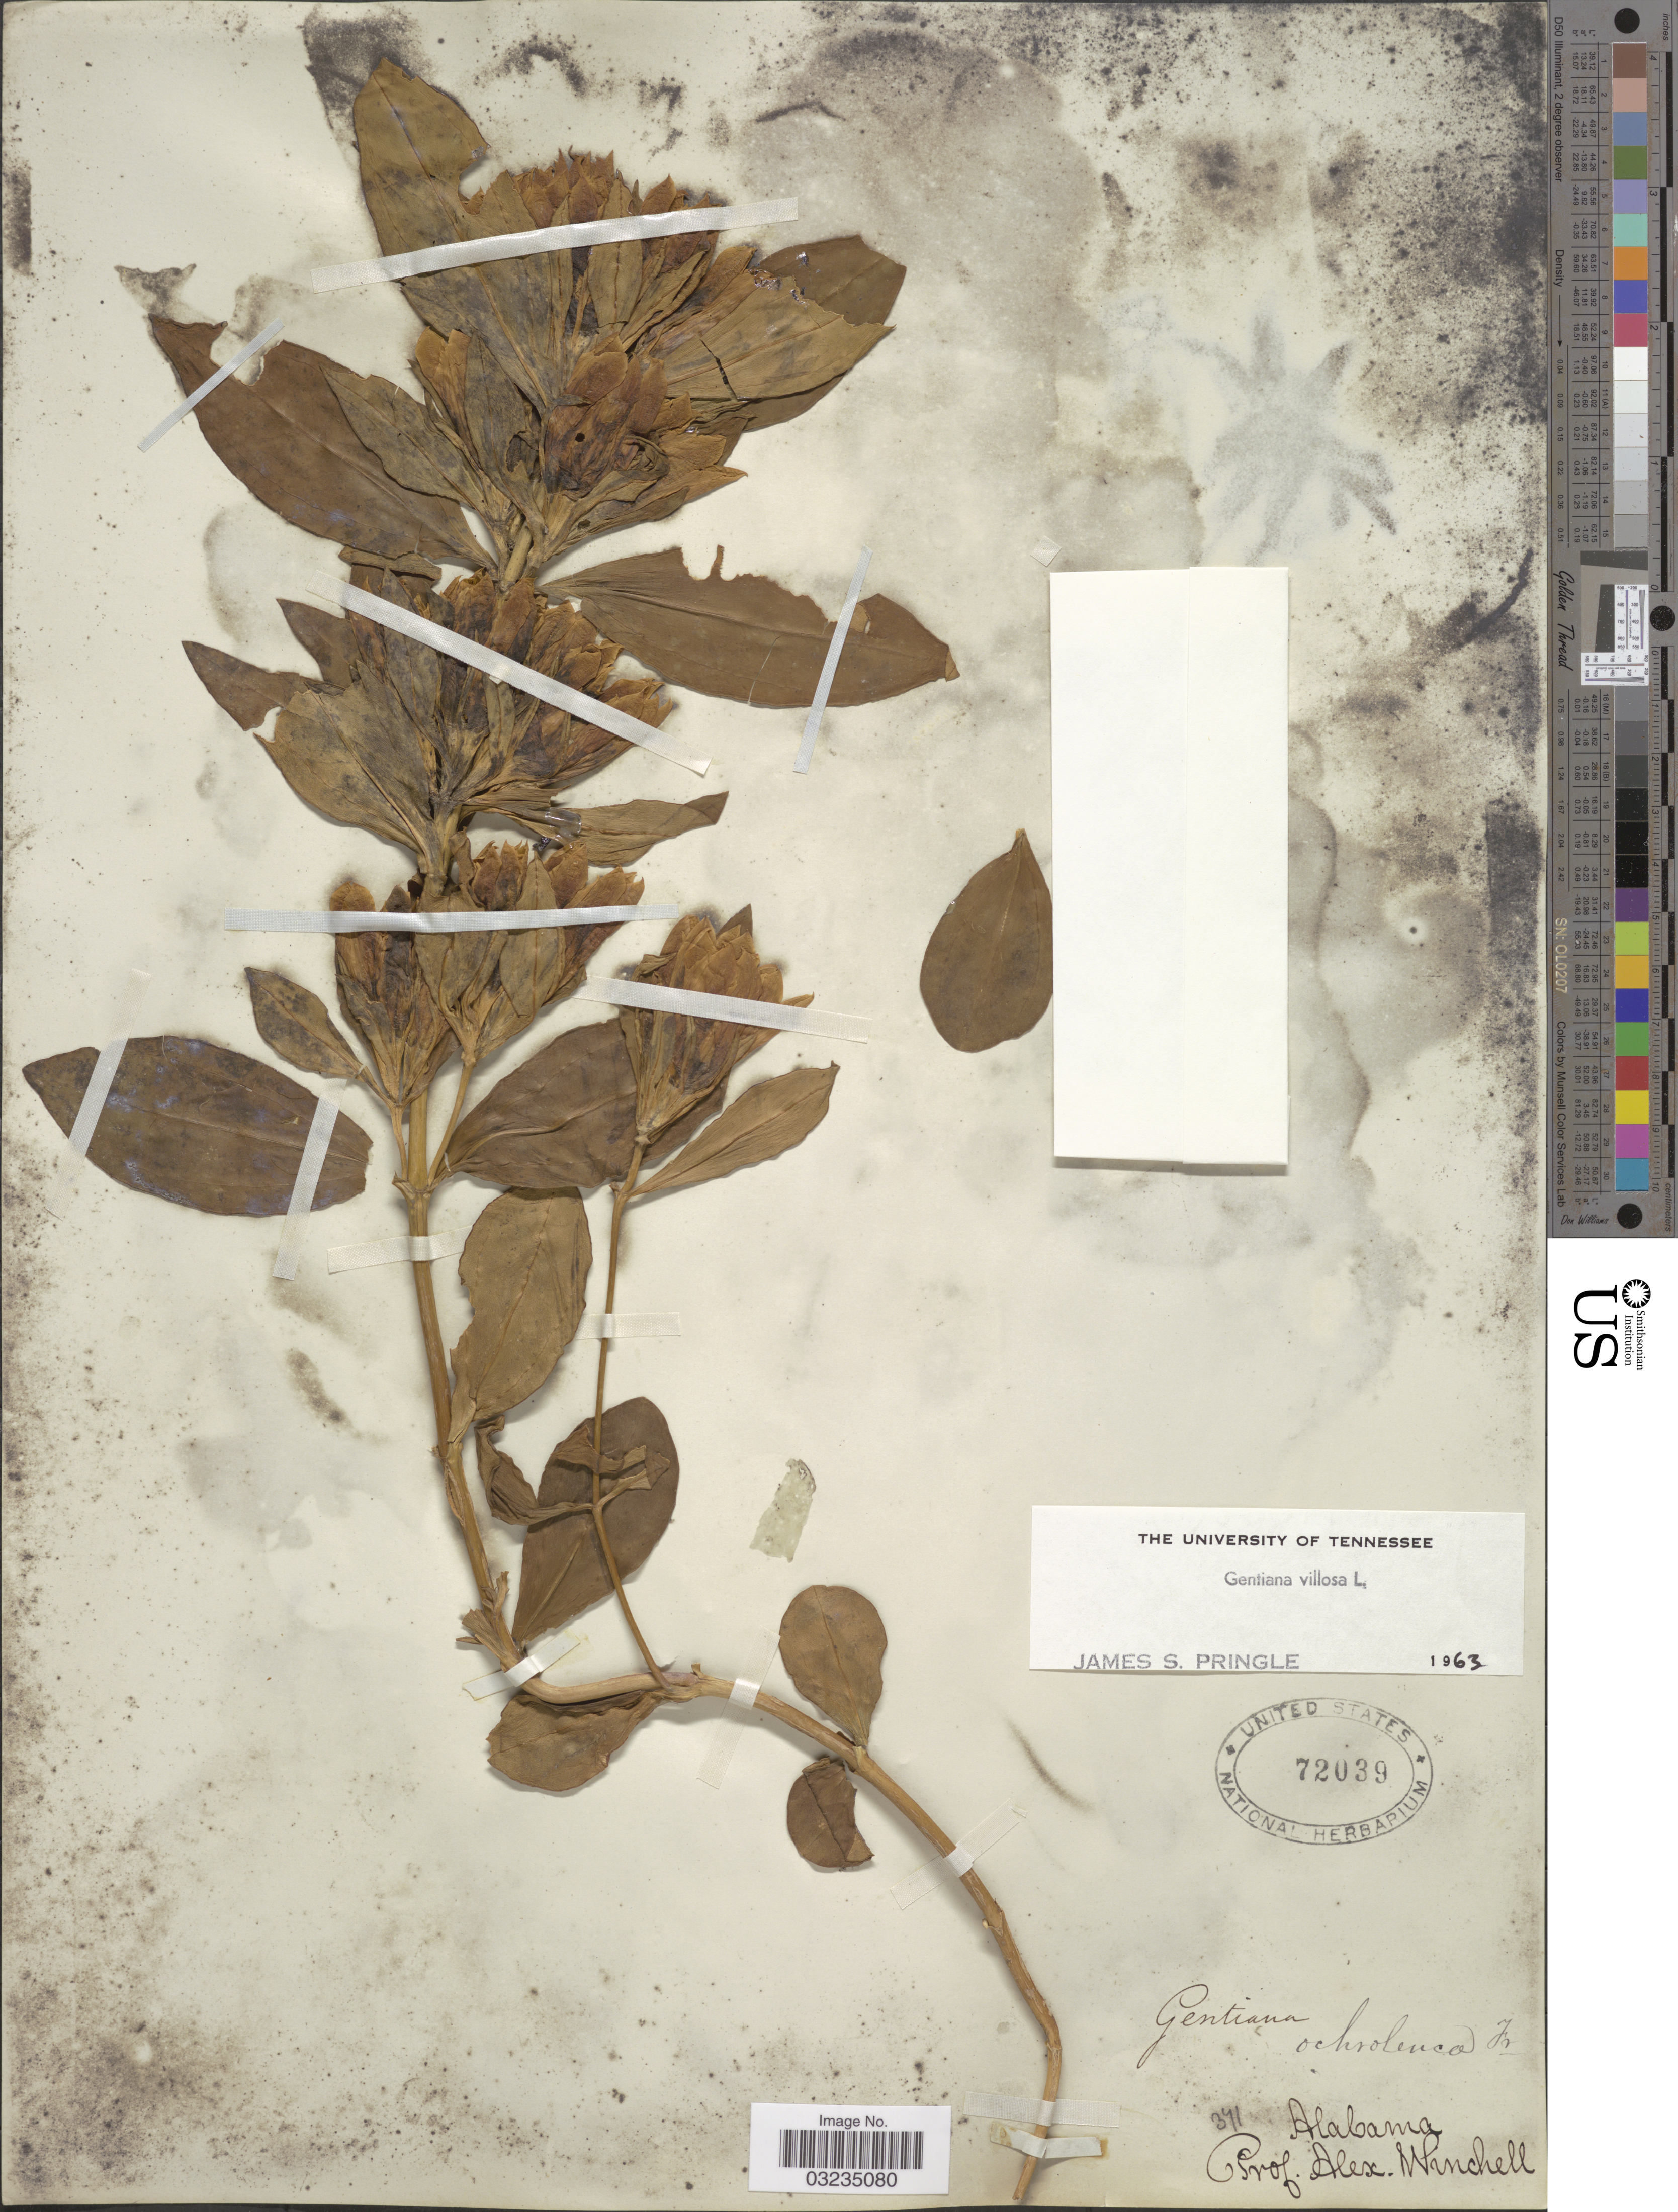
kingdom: Plantae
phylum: Tracheophyta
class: Magnoliopsida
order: Gentianales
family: Gentianaceae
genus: Gentiana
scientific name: Gentiana villosa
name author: L.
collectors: A. Winchell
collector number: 341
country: United States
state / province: Alabama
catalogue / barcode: US 72039